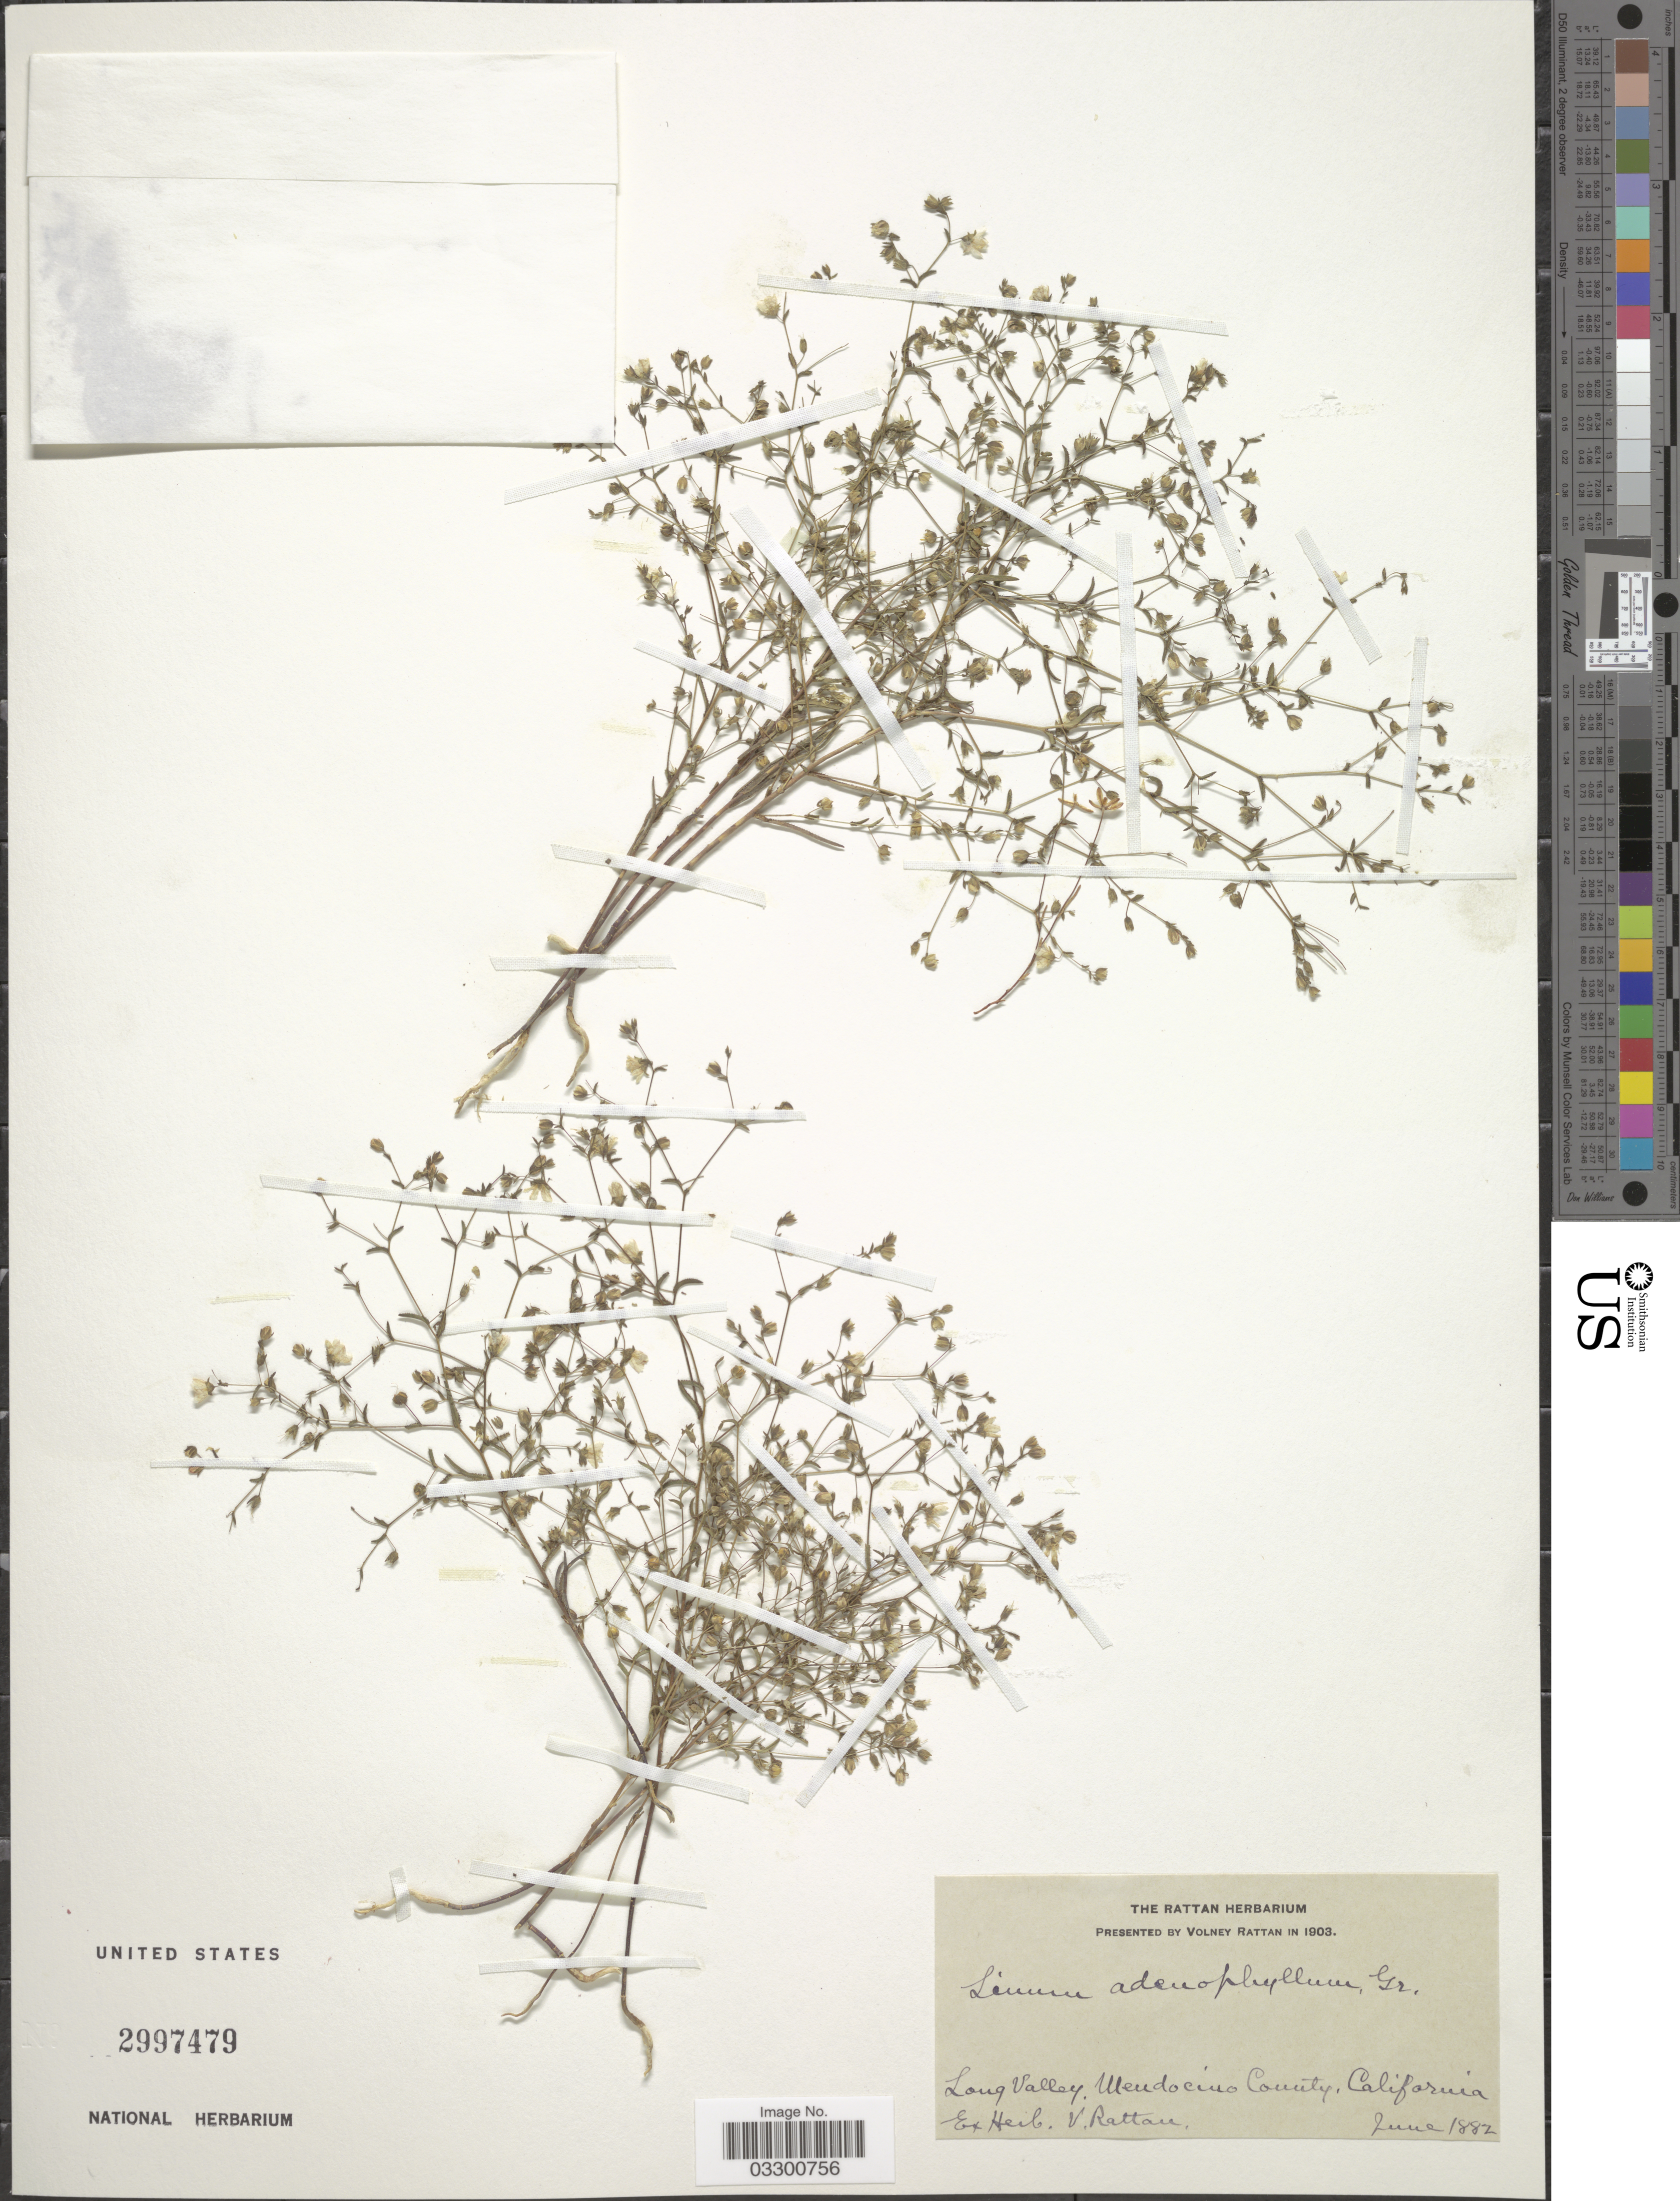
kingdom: Plantae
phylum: Tracheophyta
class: Magnoliopsida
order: Malpighiales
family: Linaceae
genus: Hesperolinon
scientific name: Hesperolinon adenophyllum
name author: (A. Gray) Small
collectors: ex herb. Voiney Rattan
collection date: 1882-06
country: United States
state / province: California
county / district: Mendocino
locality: Long Valley, Mendocino County.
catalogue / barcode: US 2997479